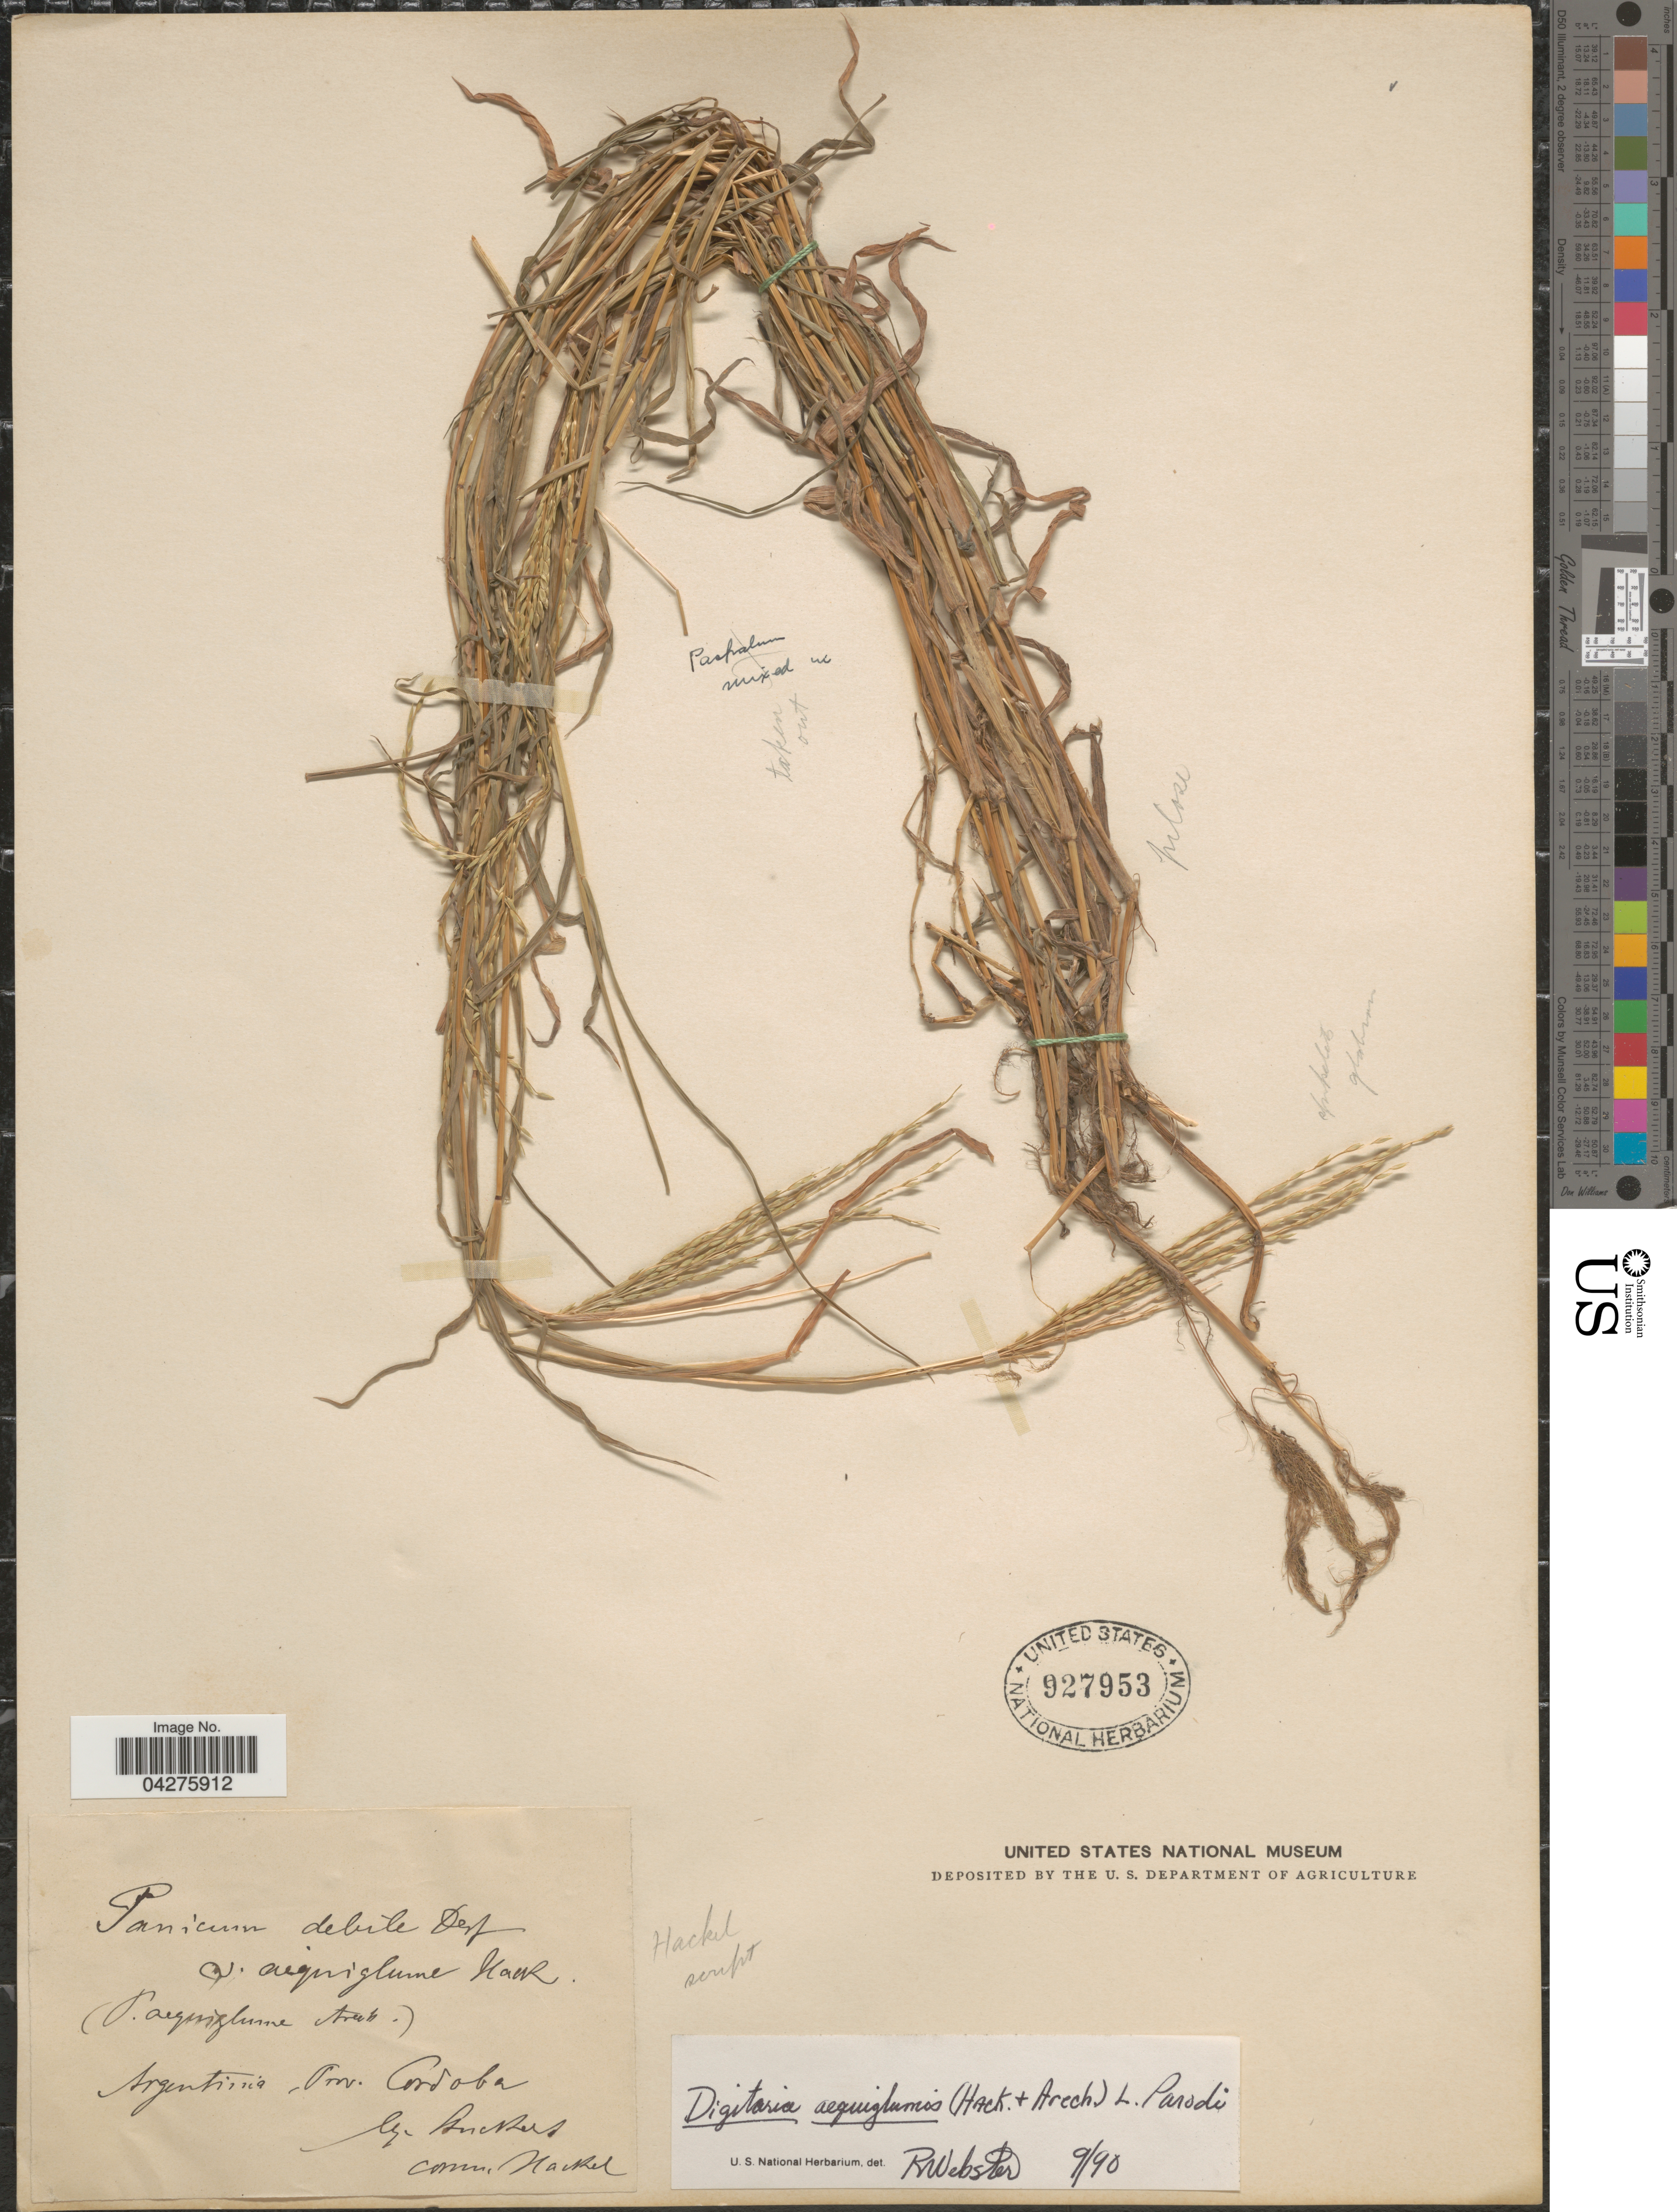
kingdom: Plantae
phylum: Tracheophyta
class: Liliopsida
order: Poales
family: Poaceae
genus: Digitaria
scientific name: Digitaria aequiglumis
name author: (Hack. & Arechav.) Parodi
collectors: Stuckert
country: Argentina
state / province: Cordoba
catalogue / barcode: US 927953